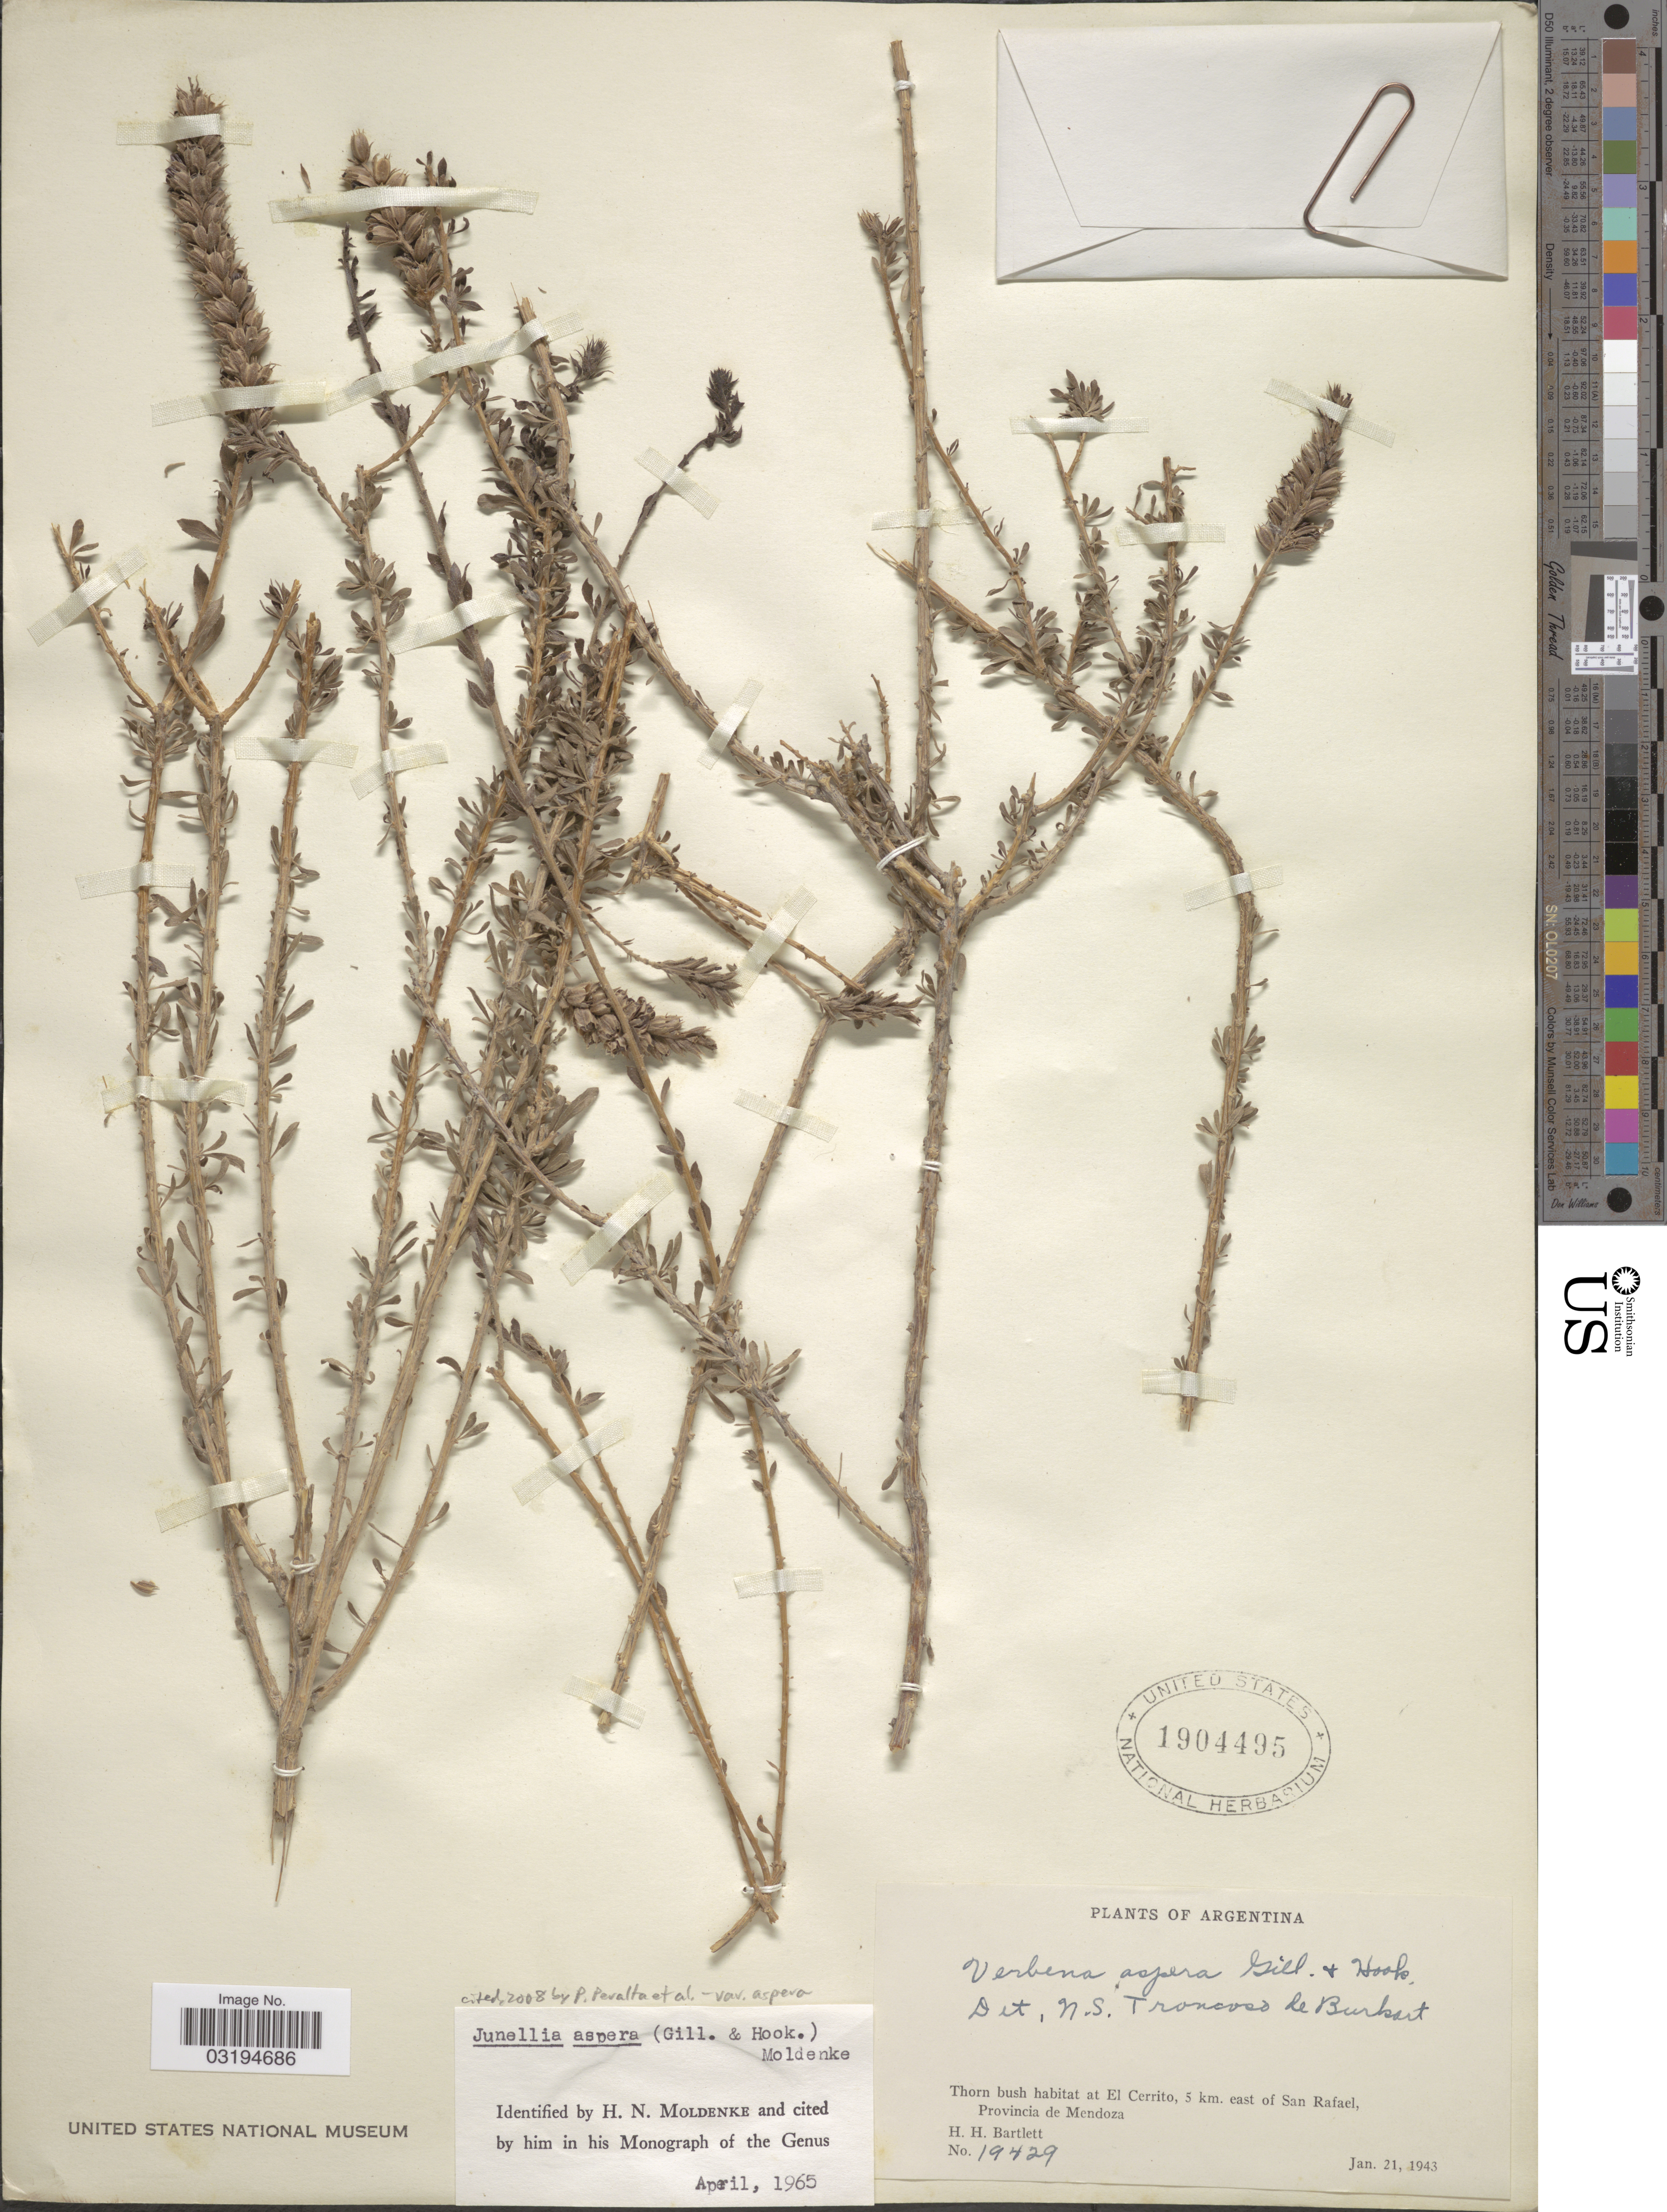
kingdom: Plantae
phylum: Tracheophyta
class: Magnoliopsida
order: Lamiales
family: Verbenaceae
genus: Junellia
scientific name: Junellia aspera var. aspera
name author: (Gillies & Hook.) Moldenke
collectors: H. H. Bartlett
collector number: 19429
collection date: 1943-01-21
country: Argentina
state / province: Mendoza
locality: Thorn bush habitat at El Cerrito, 5 km. east of San Rafael.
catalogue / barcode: US 1904495